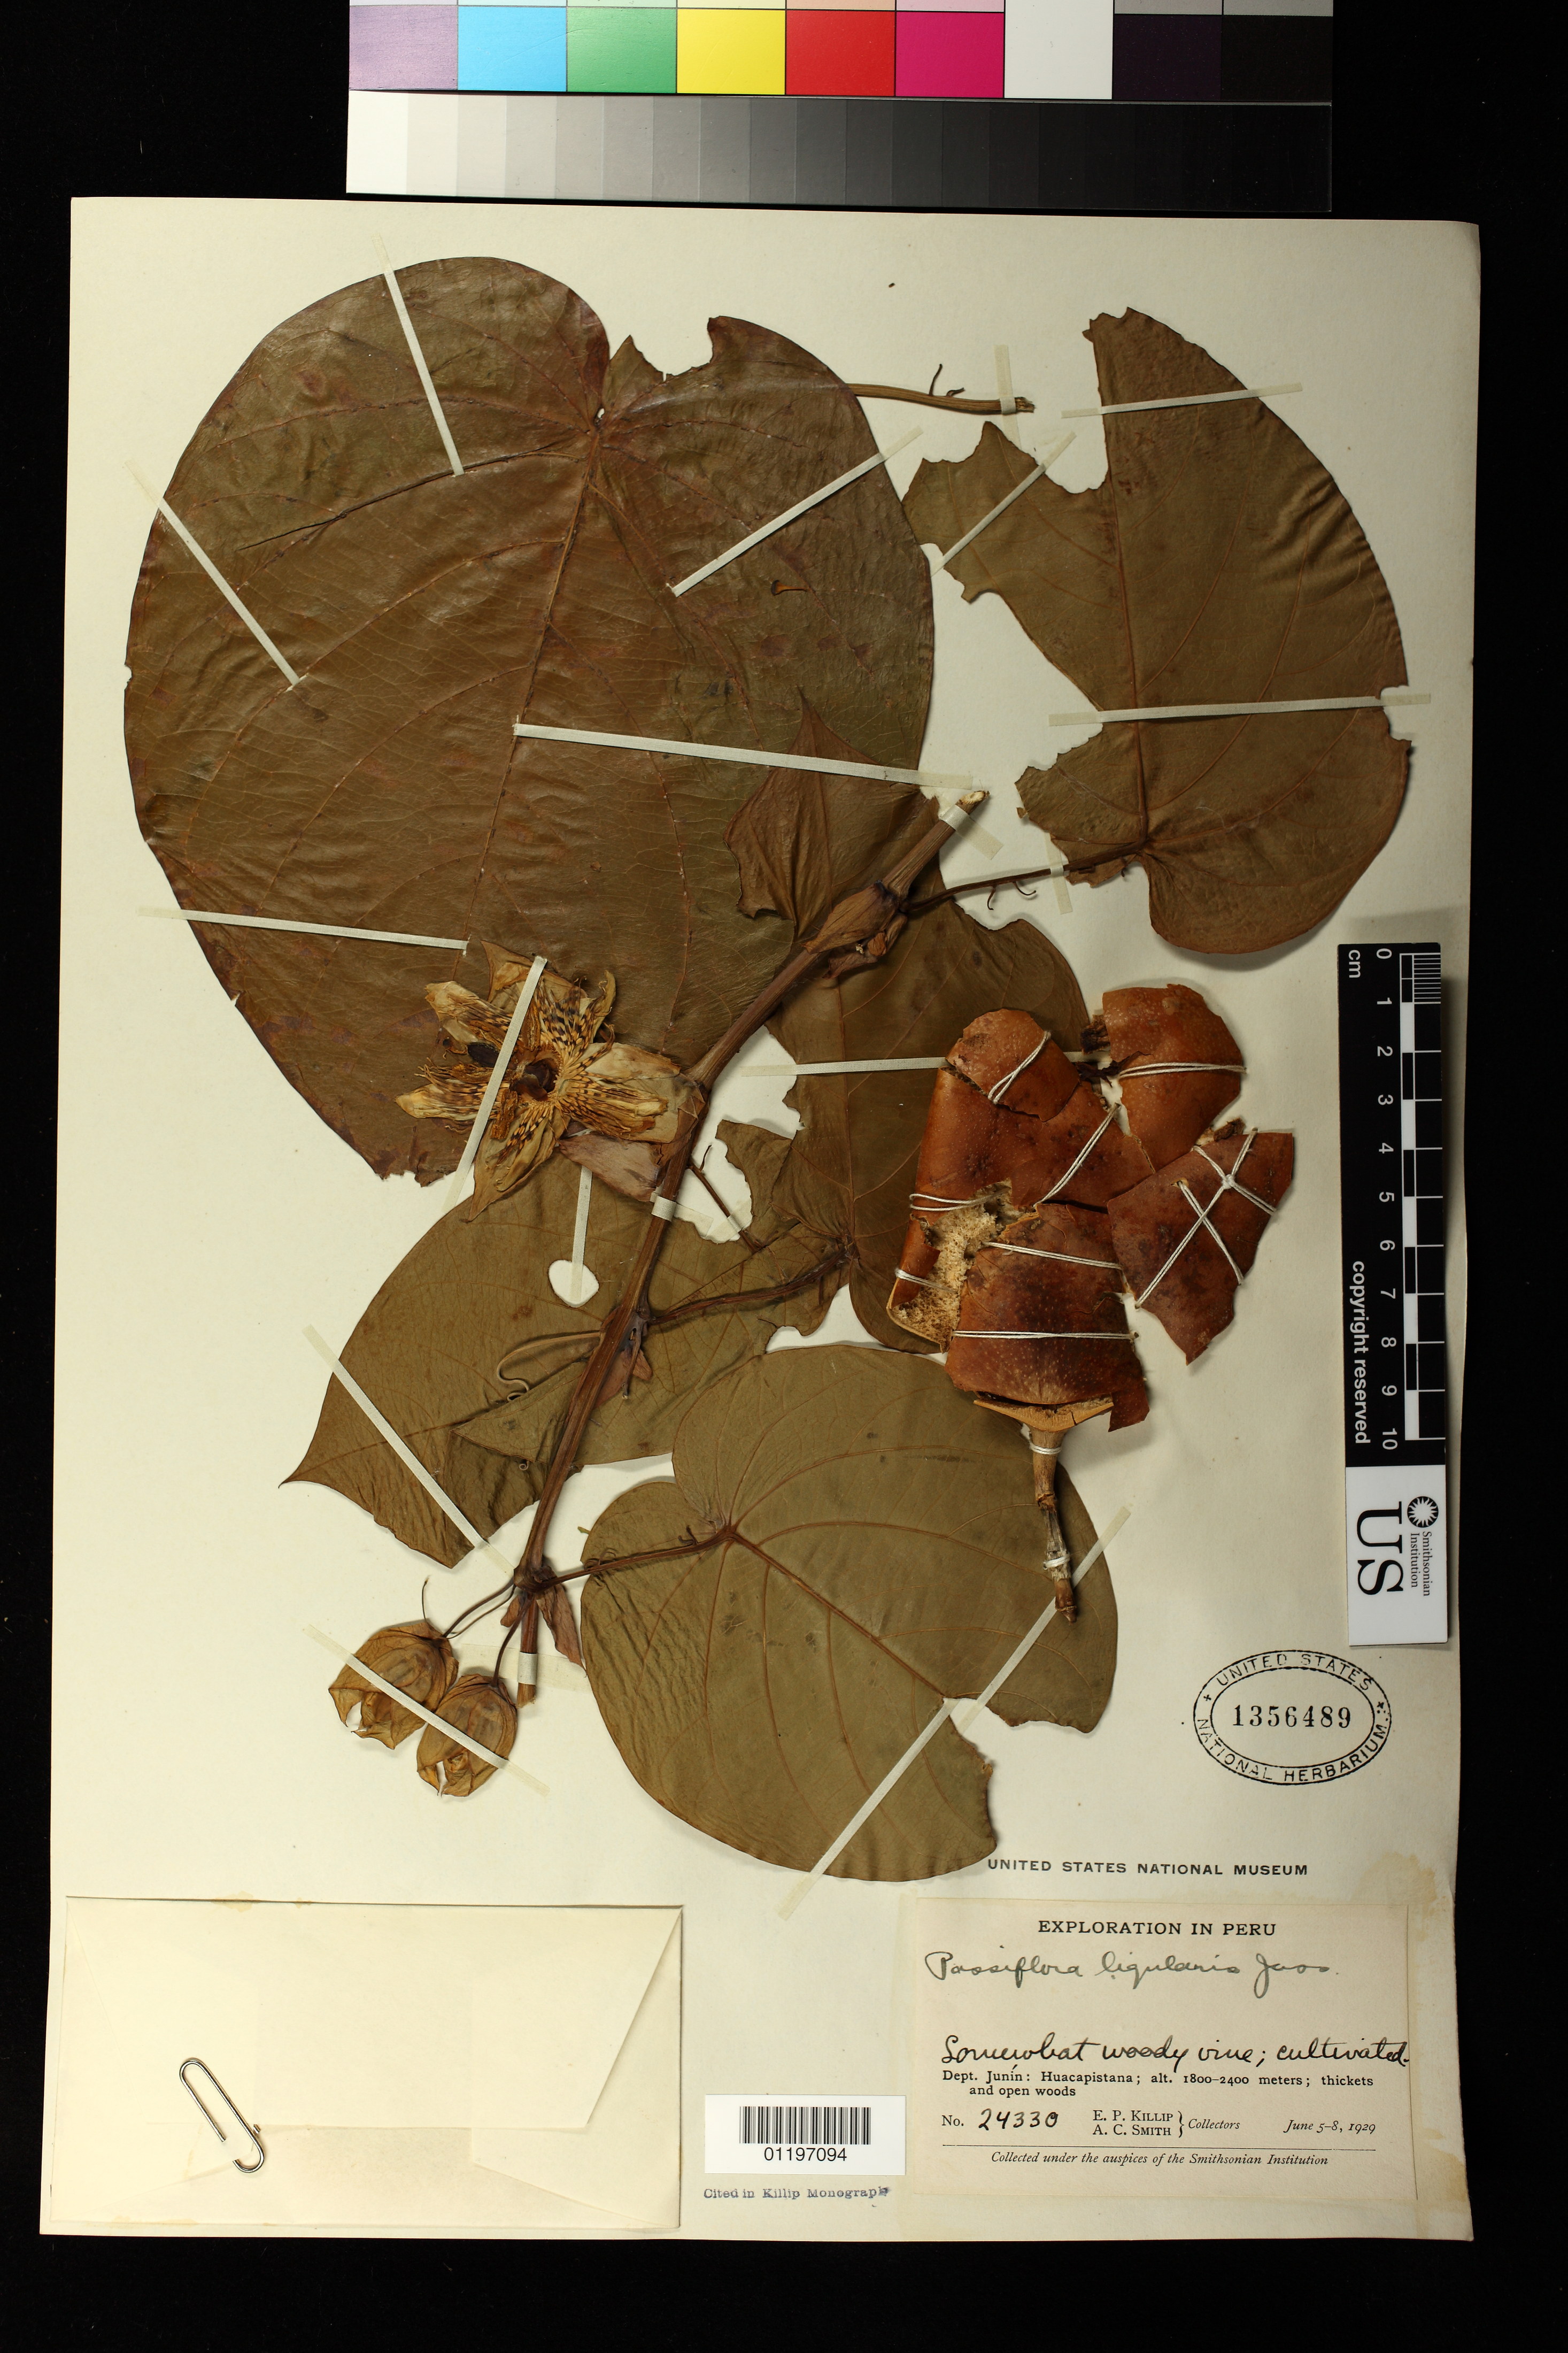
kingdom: Plantae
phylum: Tracheophyta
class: Magnoliopsida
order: Malpighiales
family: Passifloraceae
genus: Passiflora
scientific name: Passiflora ligularis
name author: Juss.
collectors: E. P. Killip & A. C. Smith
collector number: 24330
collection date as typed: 05 Jun 1929 to 08 Jun 1929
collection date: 1929-06-05/1929-06-08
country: Peru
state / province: Junín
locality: Huacapistana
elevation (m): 1800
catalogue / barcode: US 1356489